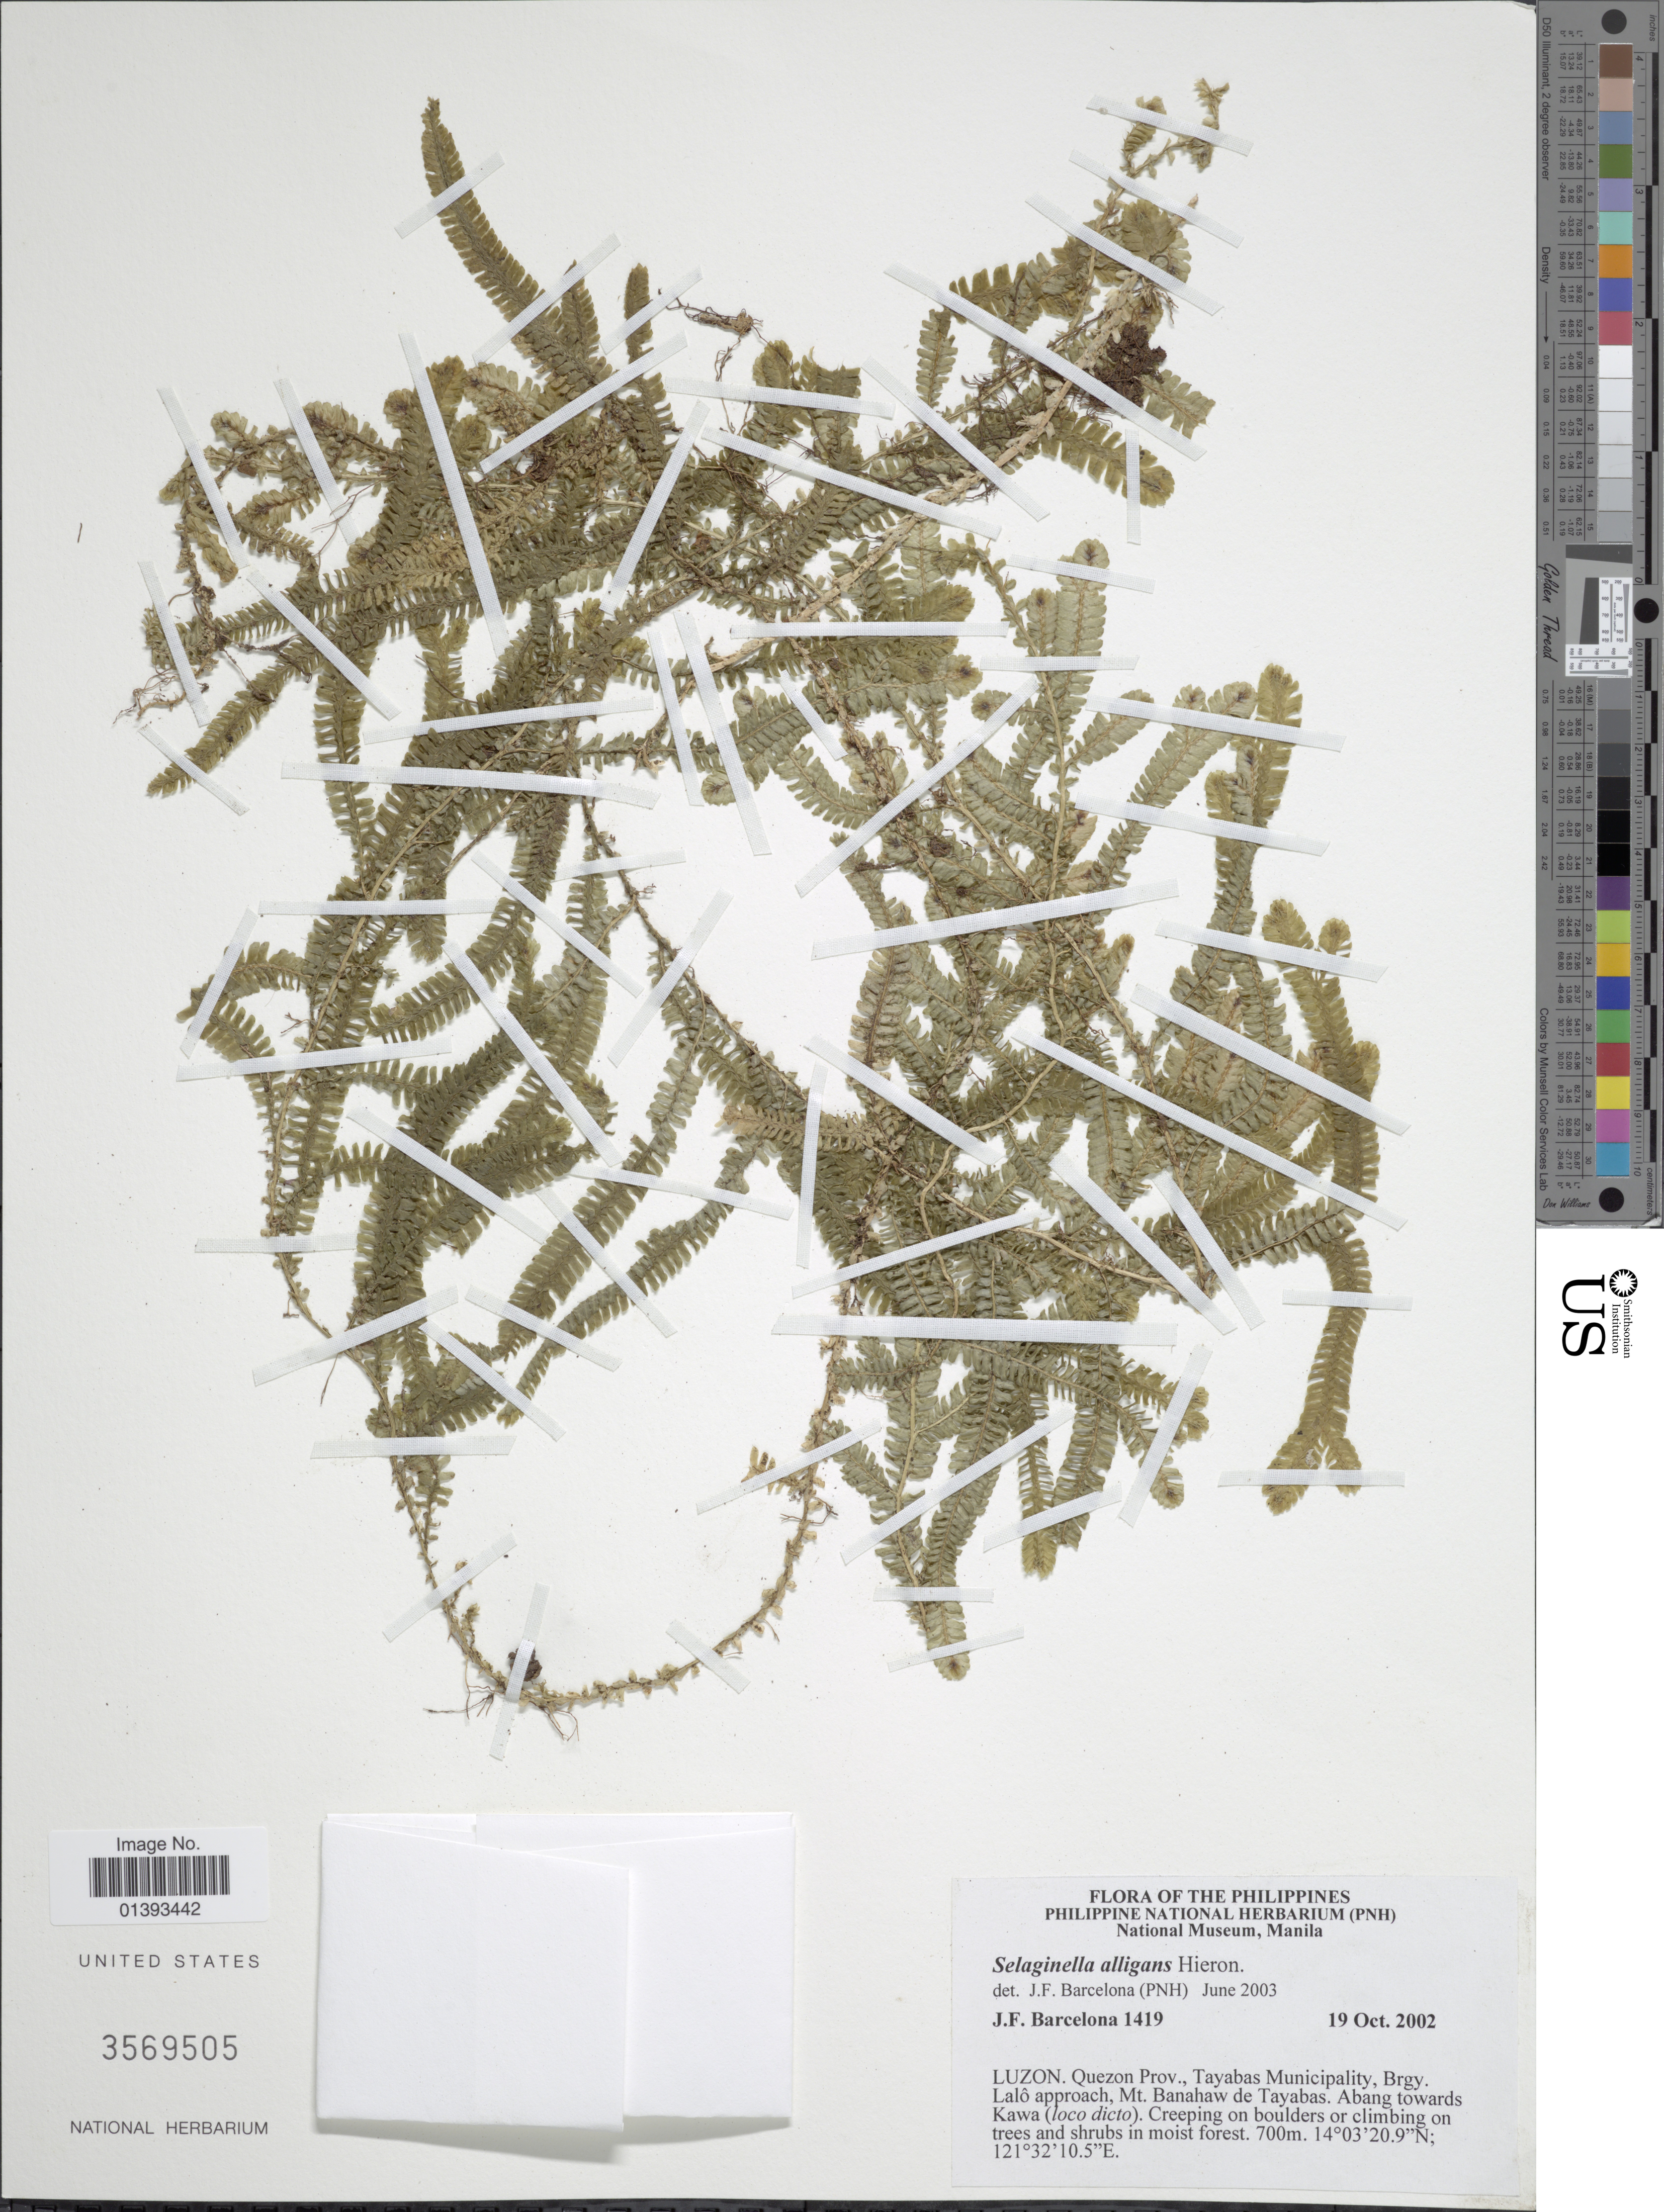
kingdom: Plantae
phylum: Tracheophyta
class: Lycopodiopsida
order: Selaginellales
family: Selaginellaceae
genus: Selaginella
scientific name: Selaginella alligans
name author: Hieron.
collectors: J. F. Barcelona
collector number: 1419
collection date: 2002-10-19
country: Philippines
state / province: Central Luzon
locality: Luzon, Quezon Prov.., Tayabas Municipality, Brgy. Lalo approach, Mt. Banahaw de Tayabas, Abang towards Kawa(loco dicto)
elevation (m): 700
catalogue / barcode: US 3569505